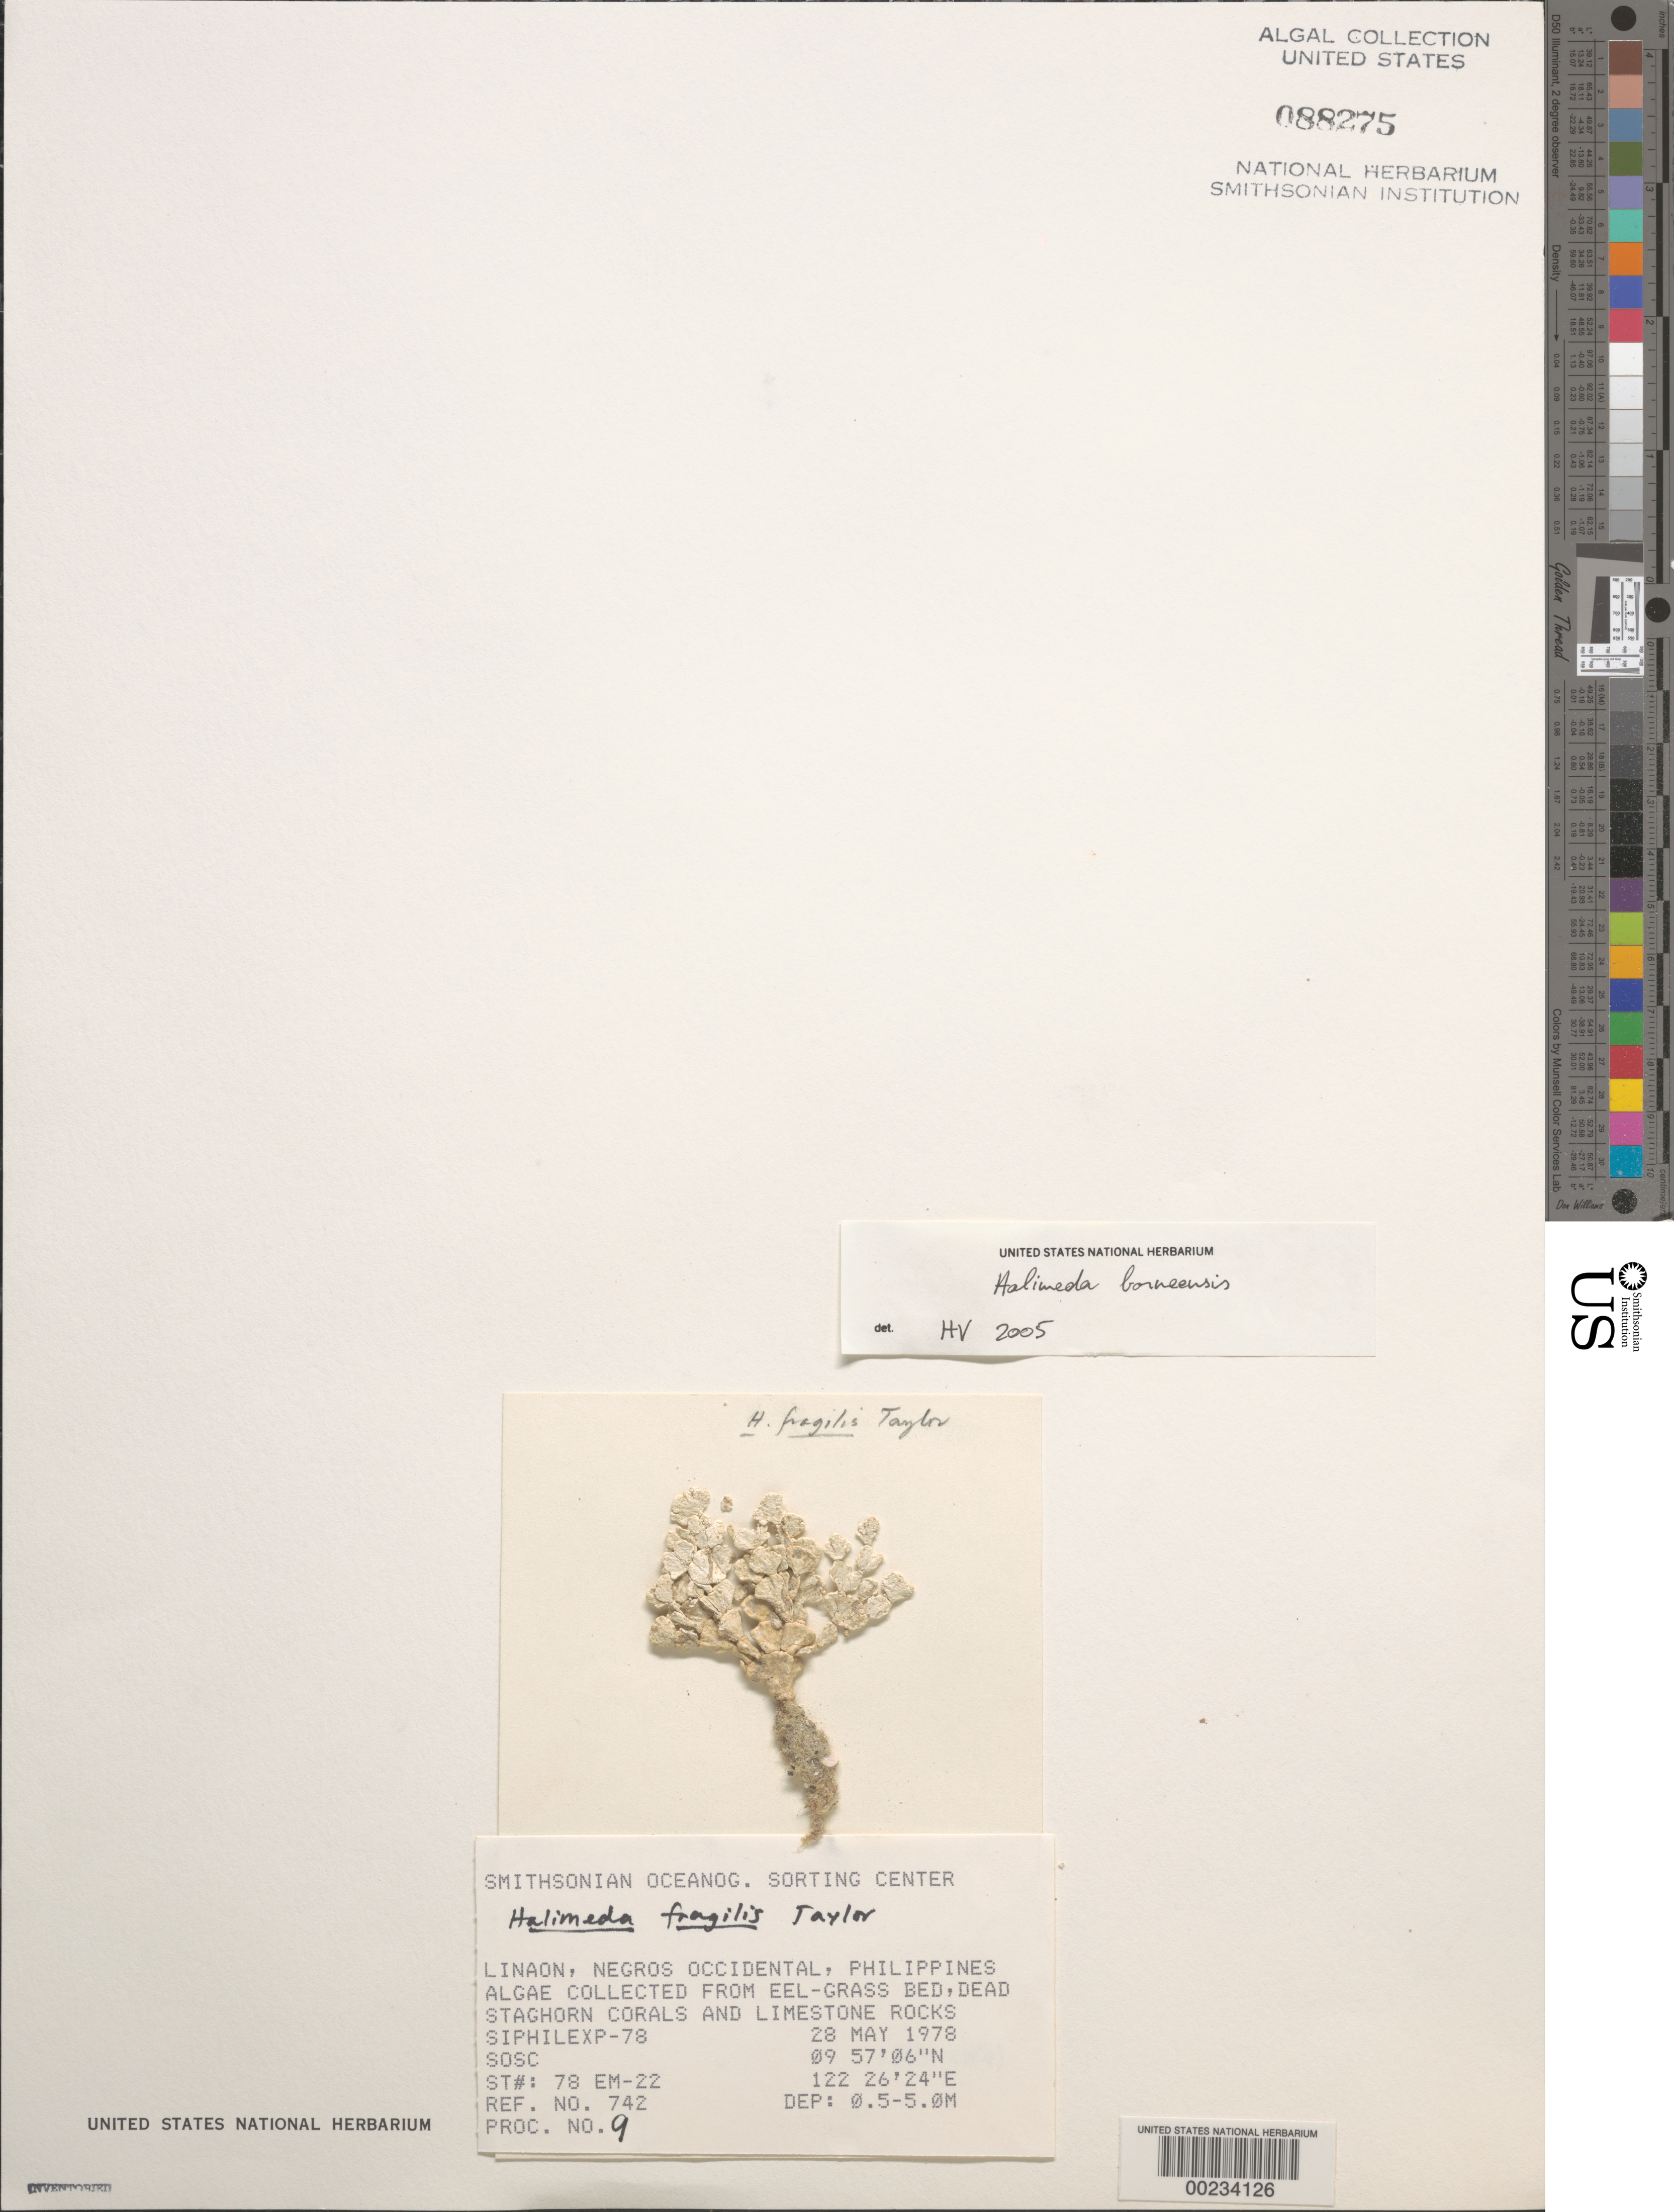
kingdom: Plantae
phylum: Chlorophyta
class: Ulvophyceae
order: Bryopsidales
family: Halimedaceae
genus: Halimeda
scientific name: Halimeda borneensis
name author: W.R. Taylor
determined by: Verbruggen, H.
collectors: SOSC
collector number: Station 78 EM-22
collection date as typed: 28 May 1978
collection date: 1978-05-28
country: Philippines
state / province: Western Visayas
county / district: Negros Occidental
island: Negros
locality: Linaon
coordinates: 09 57' 06" N, 122 26' 24" E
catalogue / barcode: US 88275